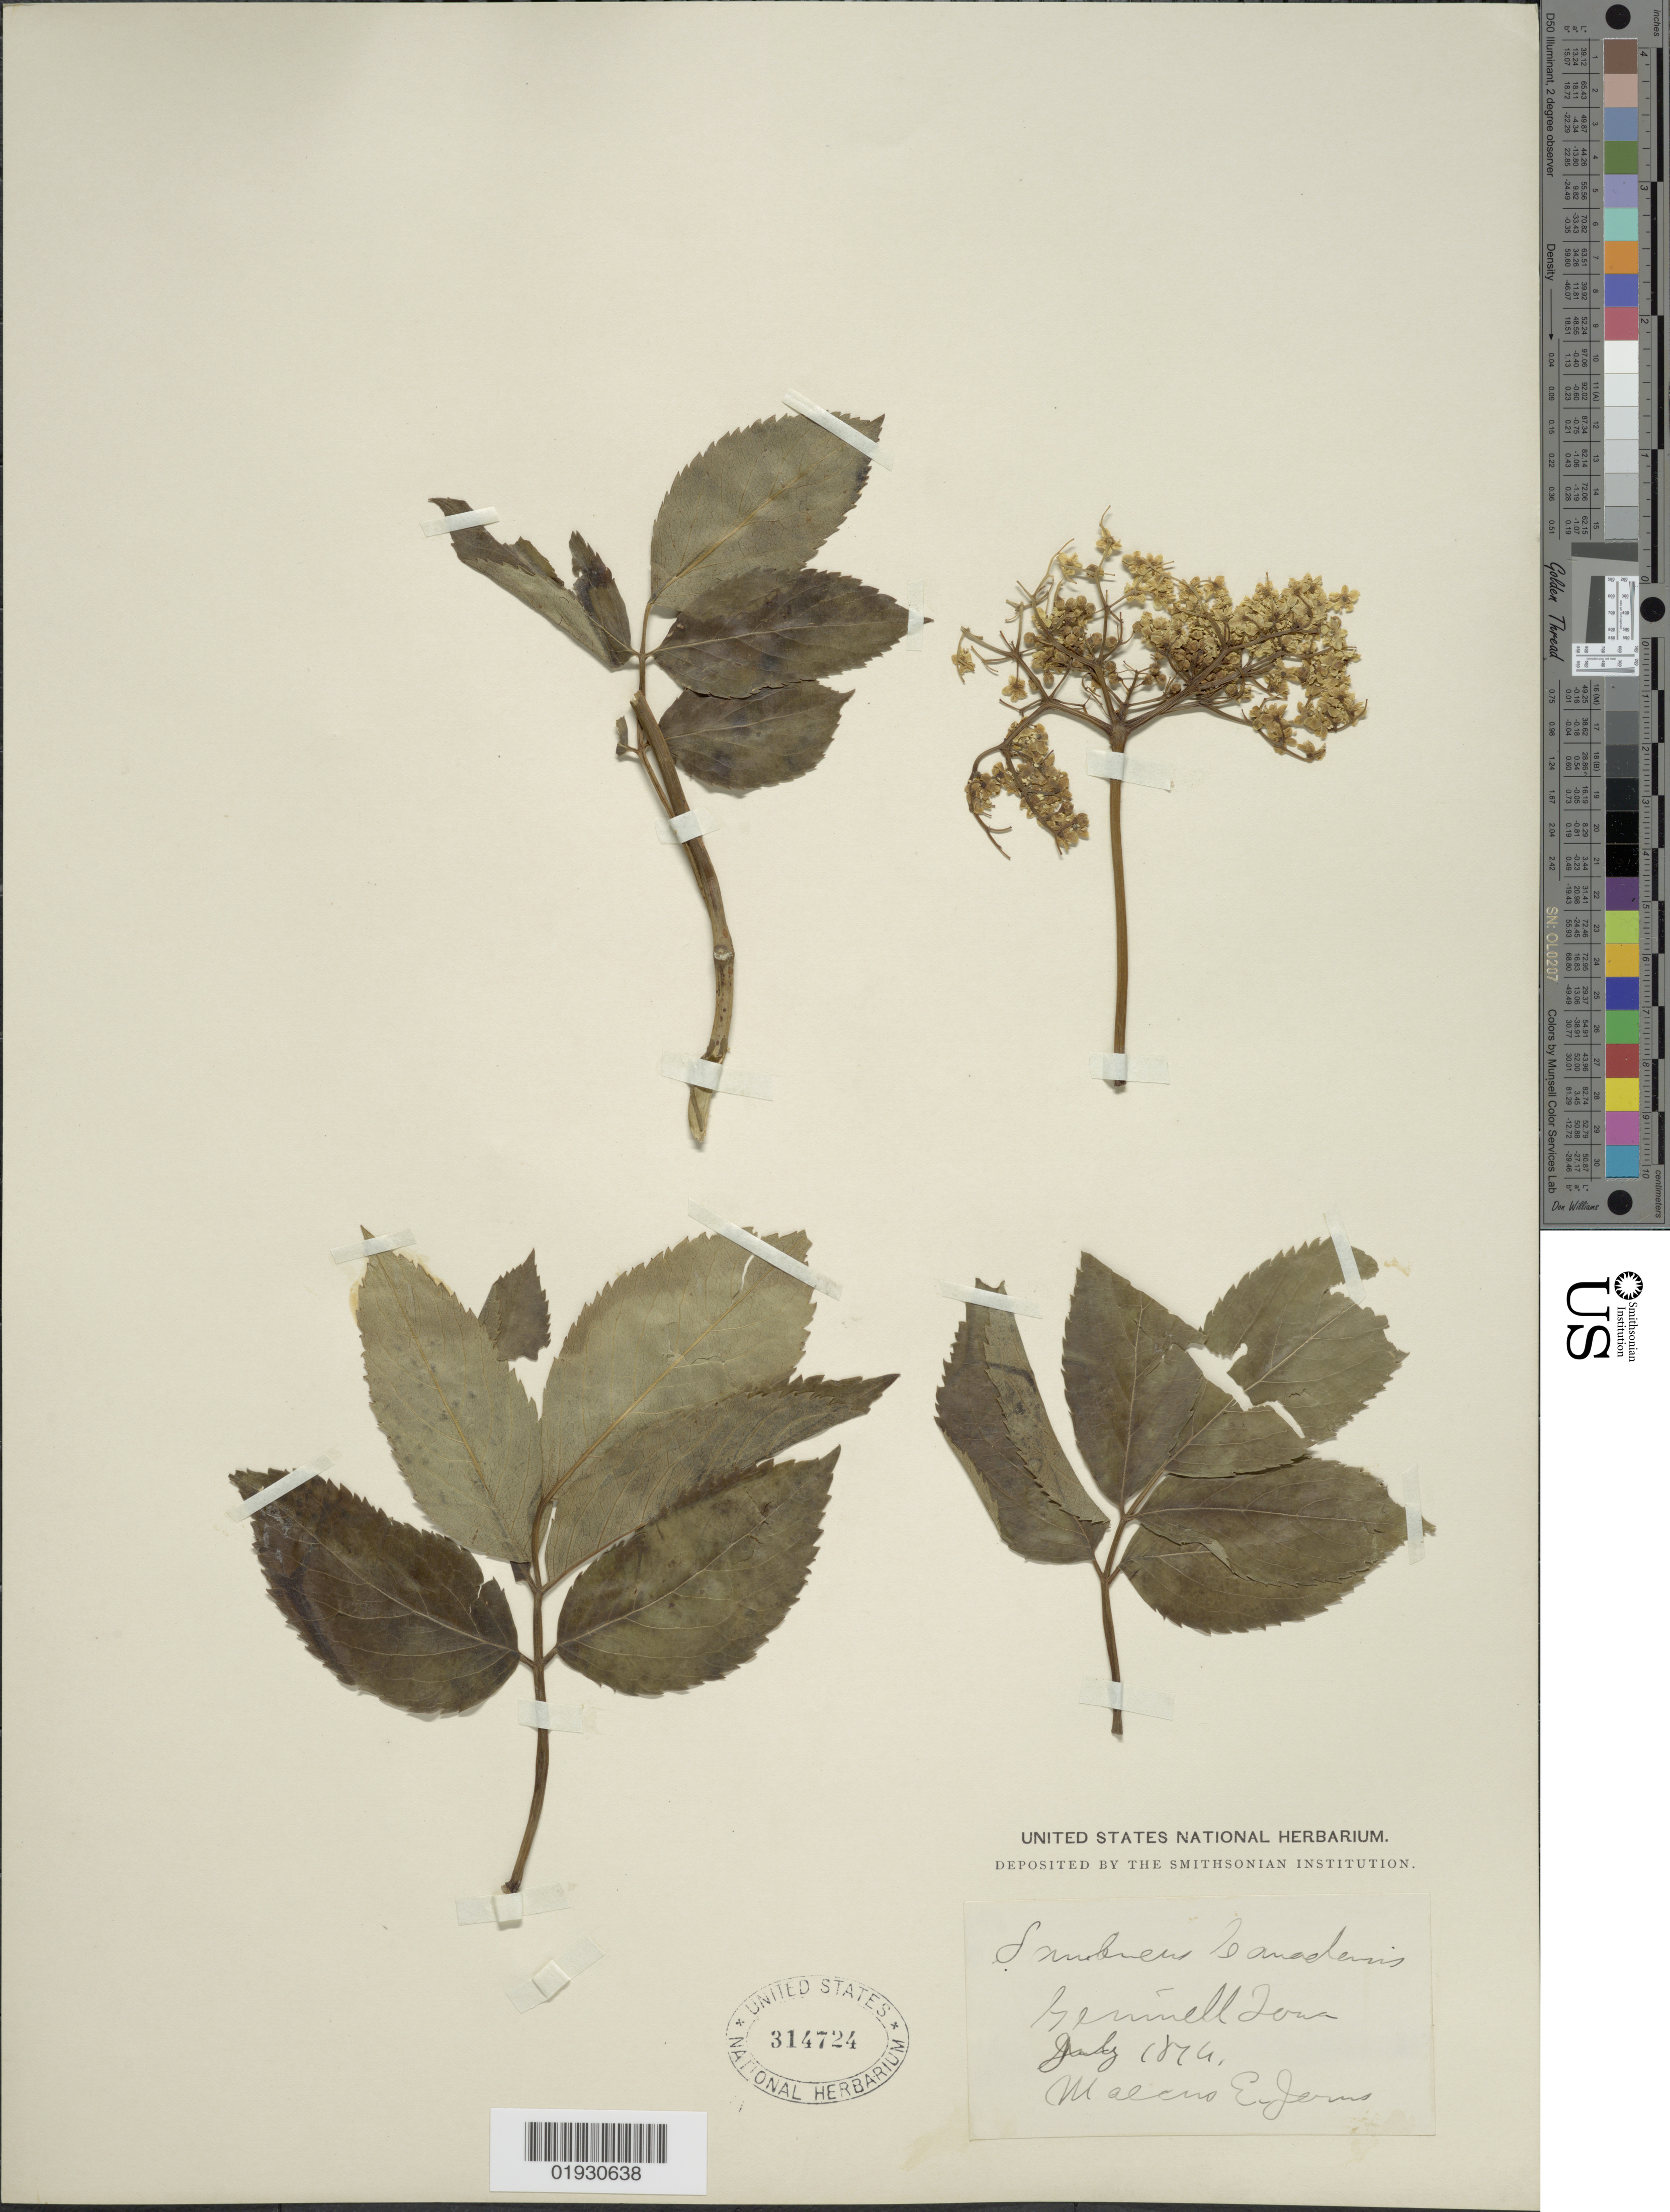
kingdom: Plantae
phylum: Tracheophyta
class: Magnoliopsida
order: Dipsacales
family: Viburnaceae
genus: Sambucus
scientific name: Sambucus canadensis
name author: L.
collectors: M. E. Jones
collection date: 1874-07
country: United States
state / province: Iowa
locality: Geminell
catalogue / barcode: US 314724